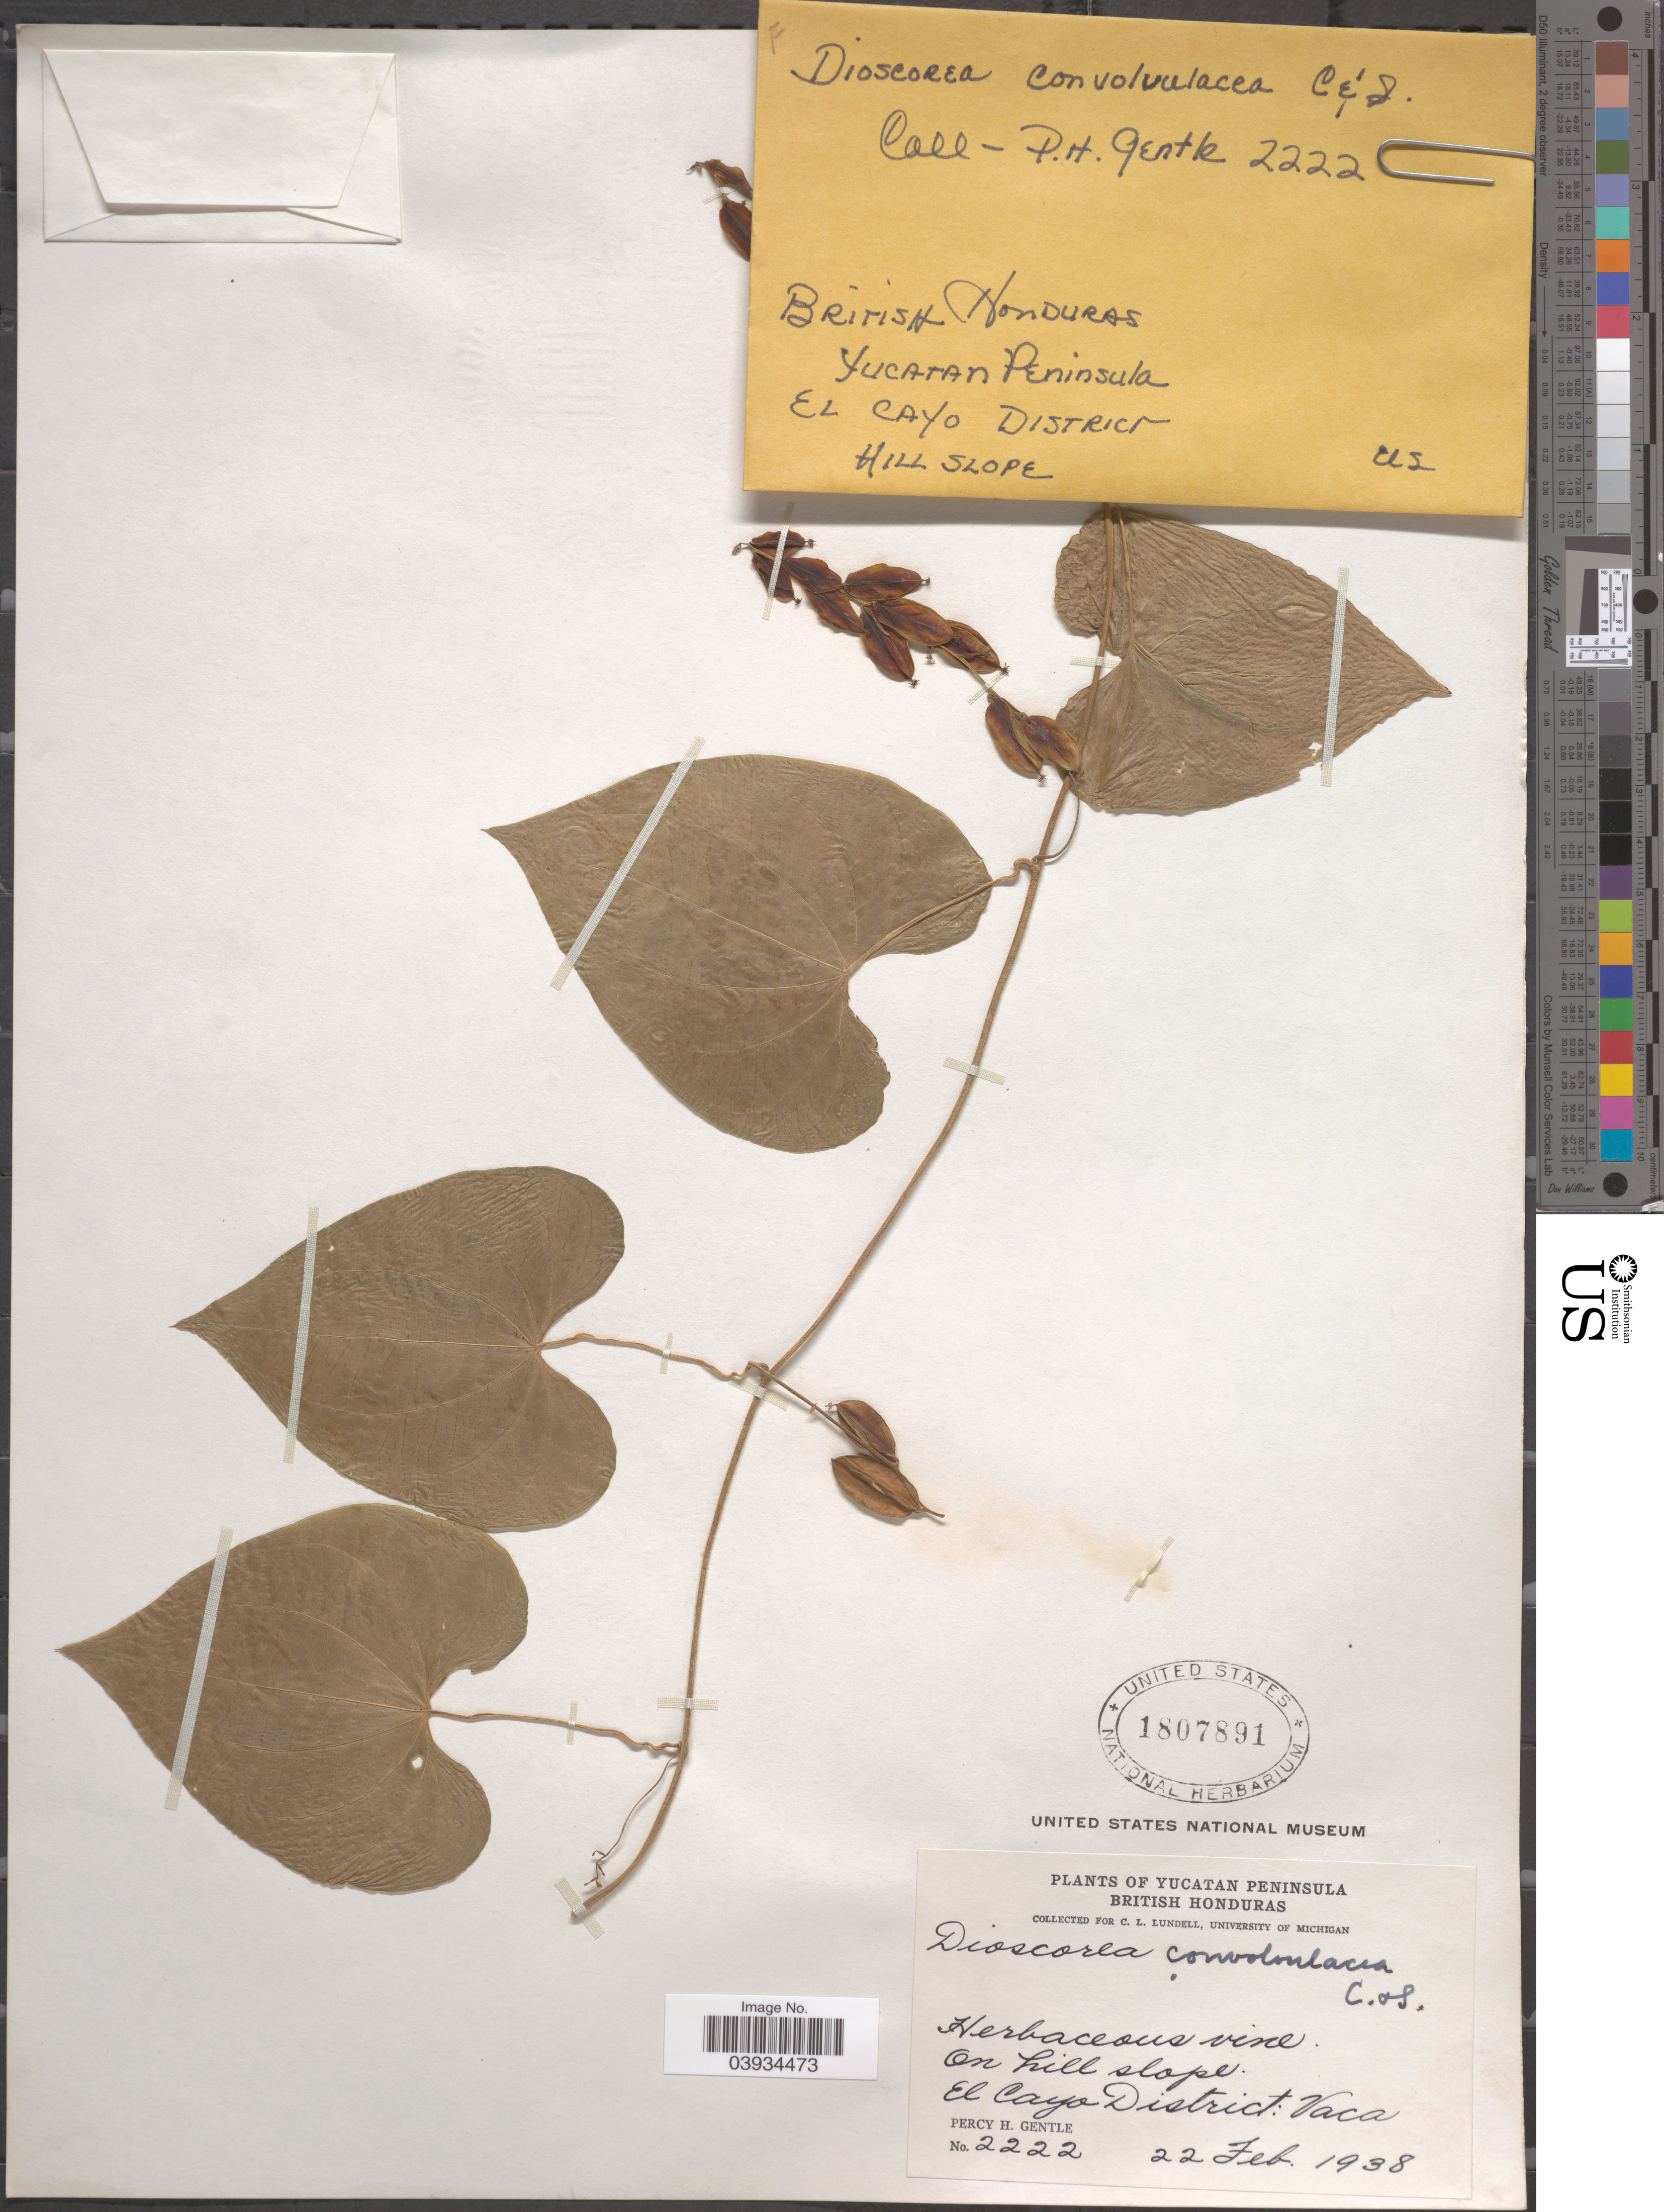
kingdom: Plantae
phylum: Tracheophyta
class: Liliopsida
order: Dioscoreales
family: Dioscoreaceae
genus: Dioscorea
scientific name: Dioscorea convolvulacea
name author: Schltdl. & Cham.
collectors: P. H. Gentle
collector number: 2222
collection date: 1938-02-22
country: Belize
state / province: Cayo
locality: Yucatan Peninsula, British Honduras. On hill slope, El Cayo District: Vaca.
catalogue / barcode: US 1807891